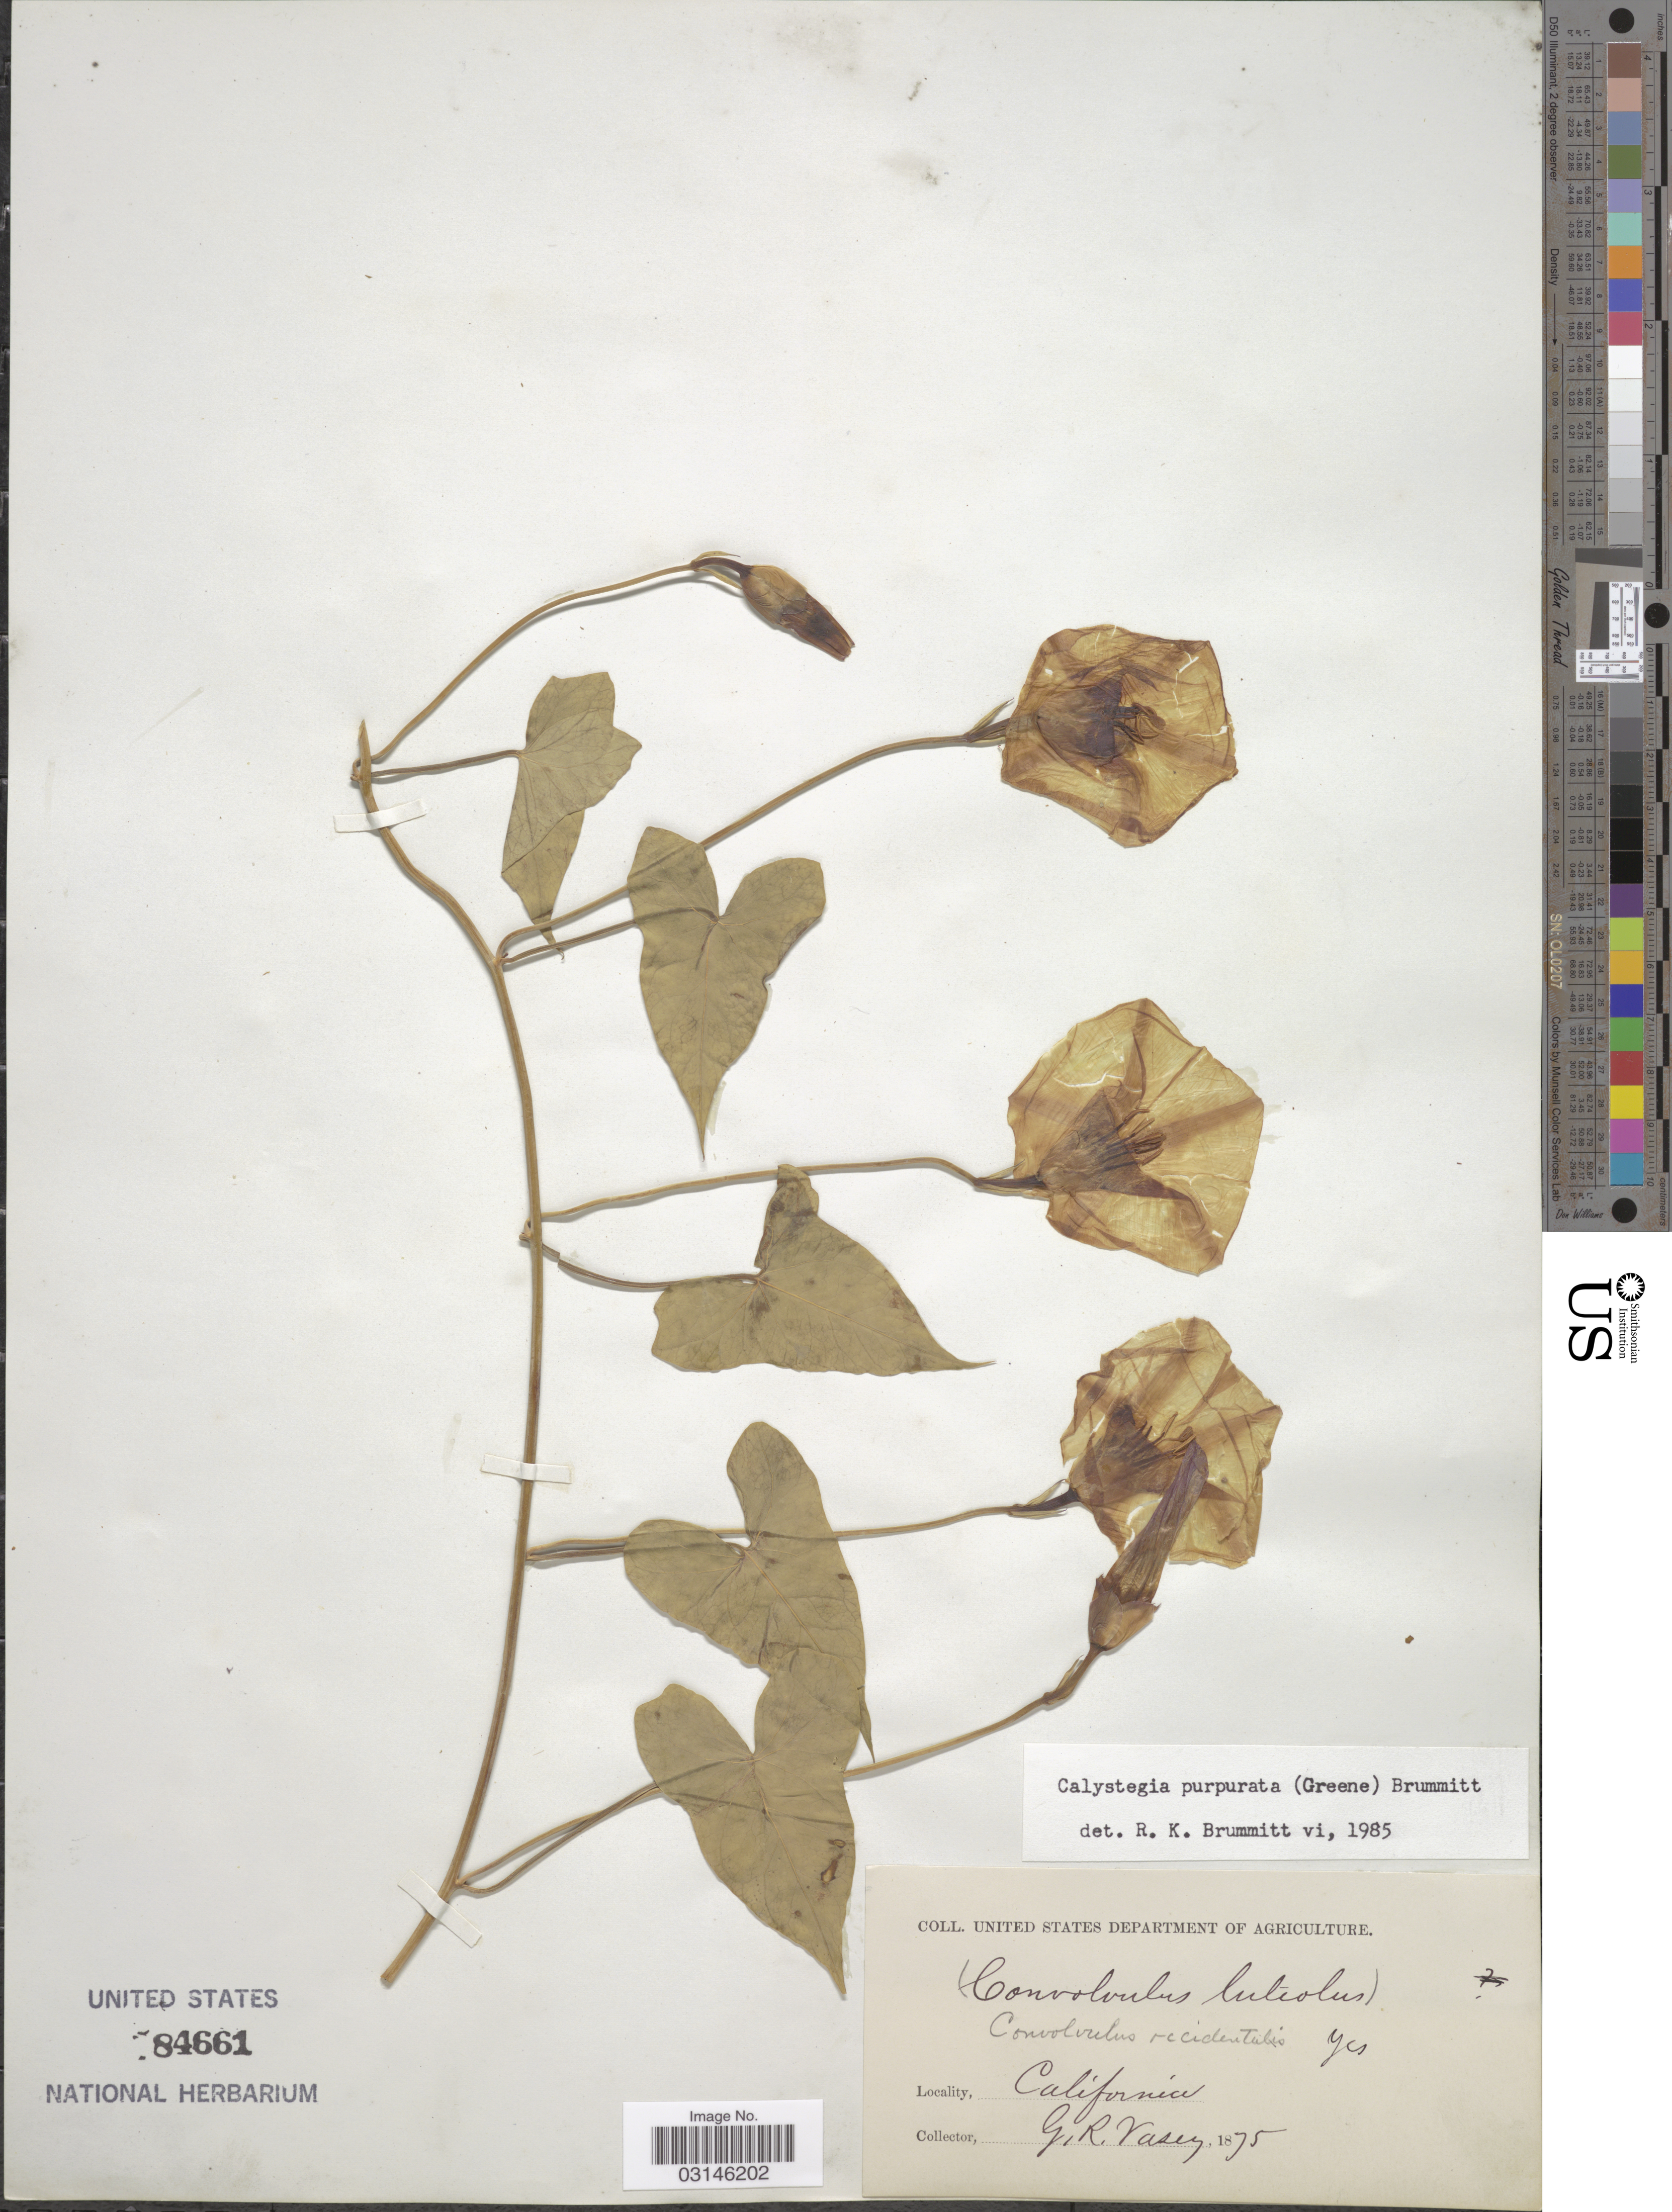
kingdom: Plantae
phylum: Tracheophyta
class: Magnoliopsida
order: Solanales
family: Convolvulaceae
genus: Calystegia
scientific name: Calystegia purpurata subsp. purpurata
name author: (Greene) Brummitt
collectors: G. R. Vasey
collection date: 1875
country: United States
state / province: California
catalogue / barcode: US 84661